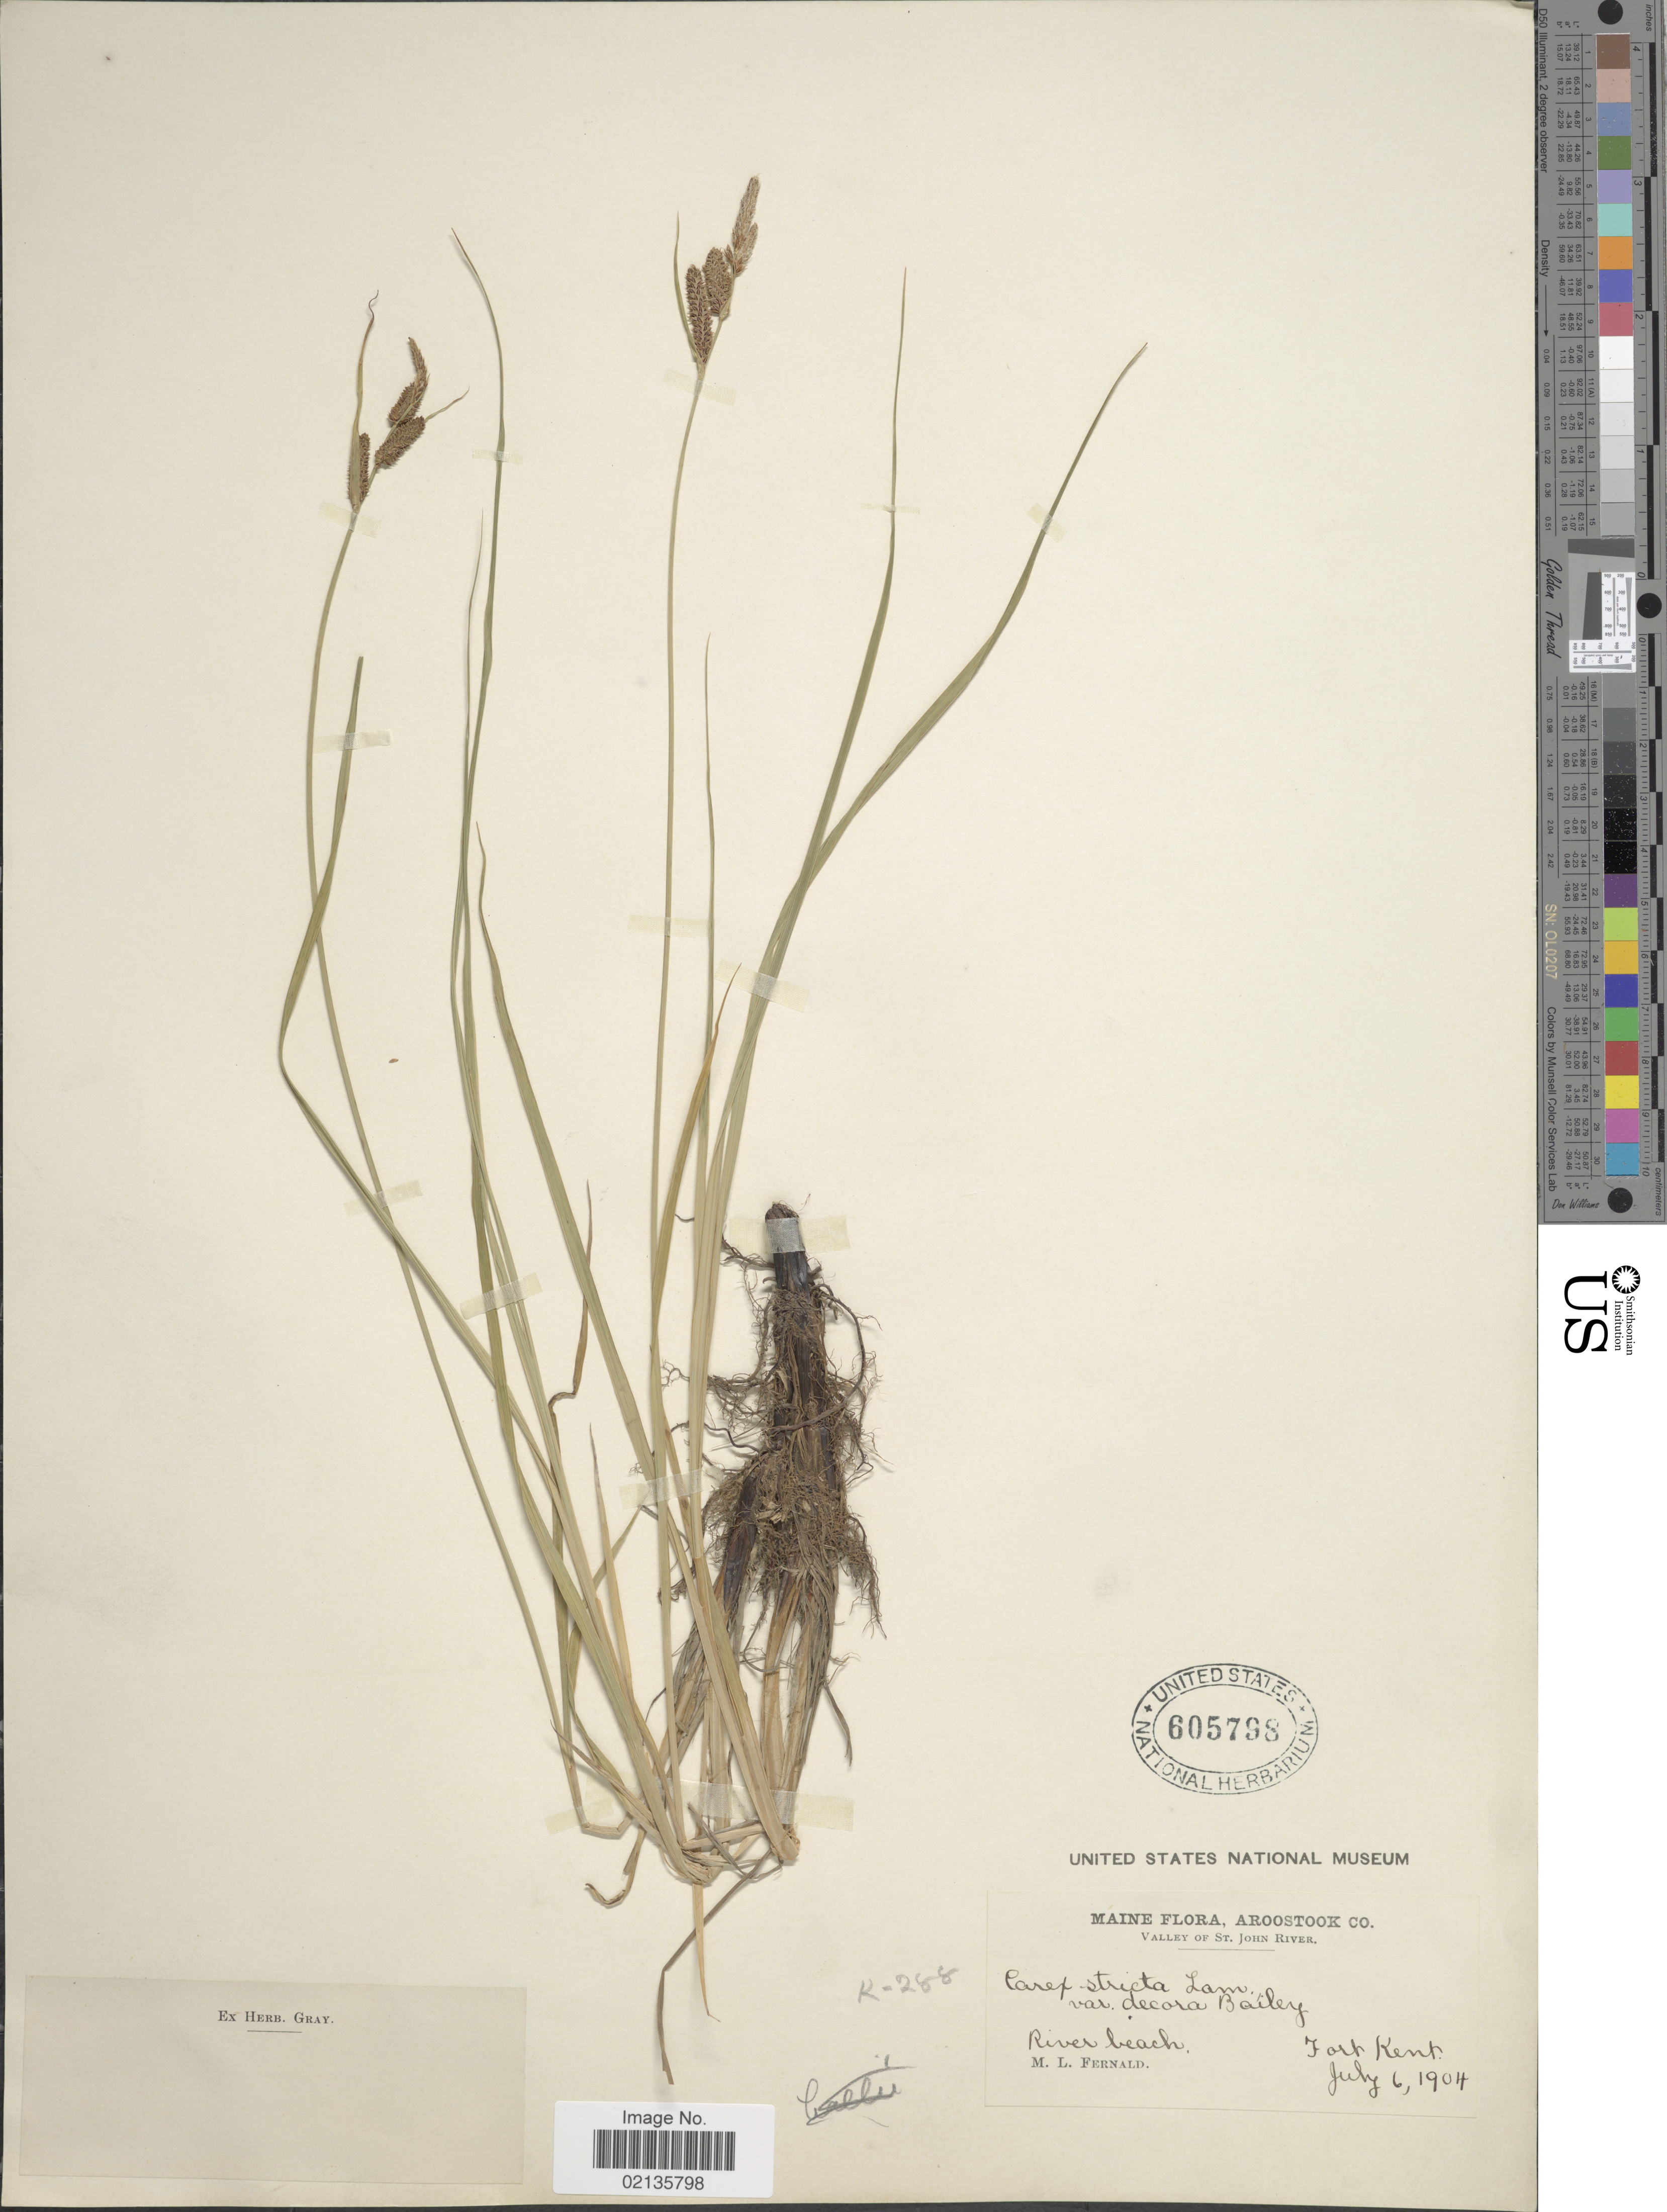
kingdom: Plantae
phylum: Tracheophyta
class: Liliopsida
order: Poales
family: Cyperaceae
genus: Carex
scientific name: Carex stricta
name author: Lam.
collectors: M. L. Fernald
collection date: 1904-07-06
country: United States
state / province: Maine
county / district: Aroostook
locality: Valley of St. John River, River Beach, Fort Kent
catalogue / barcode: US 605798